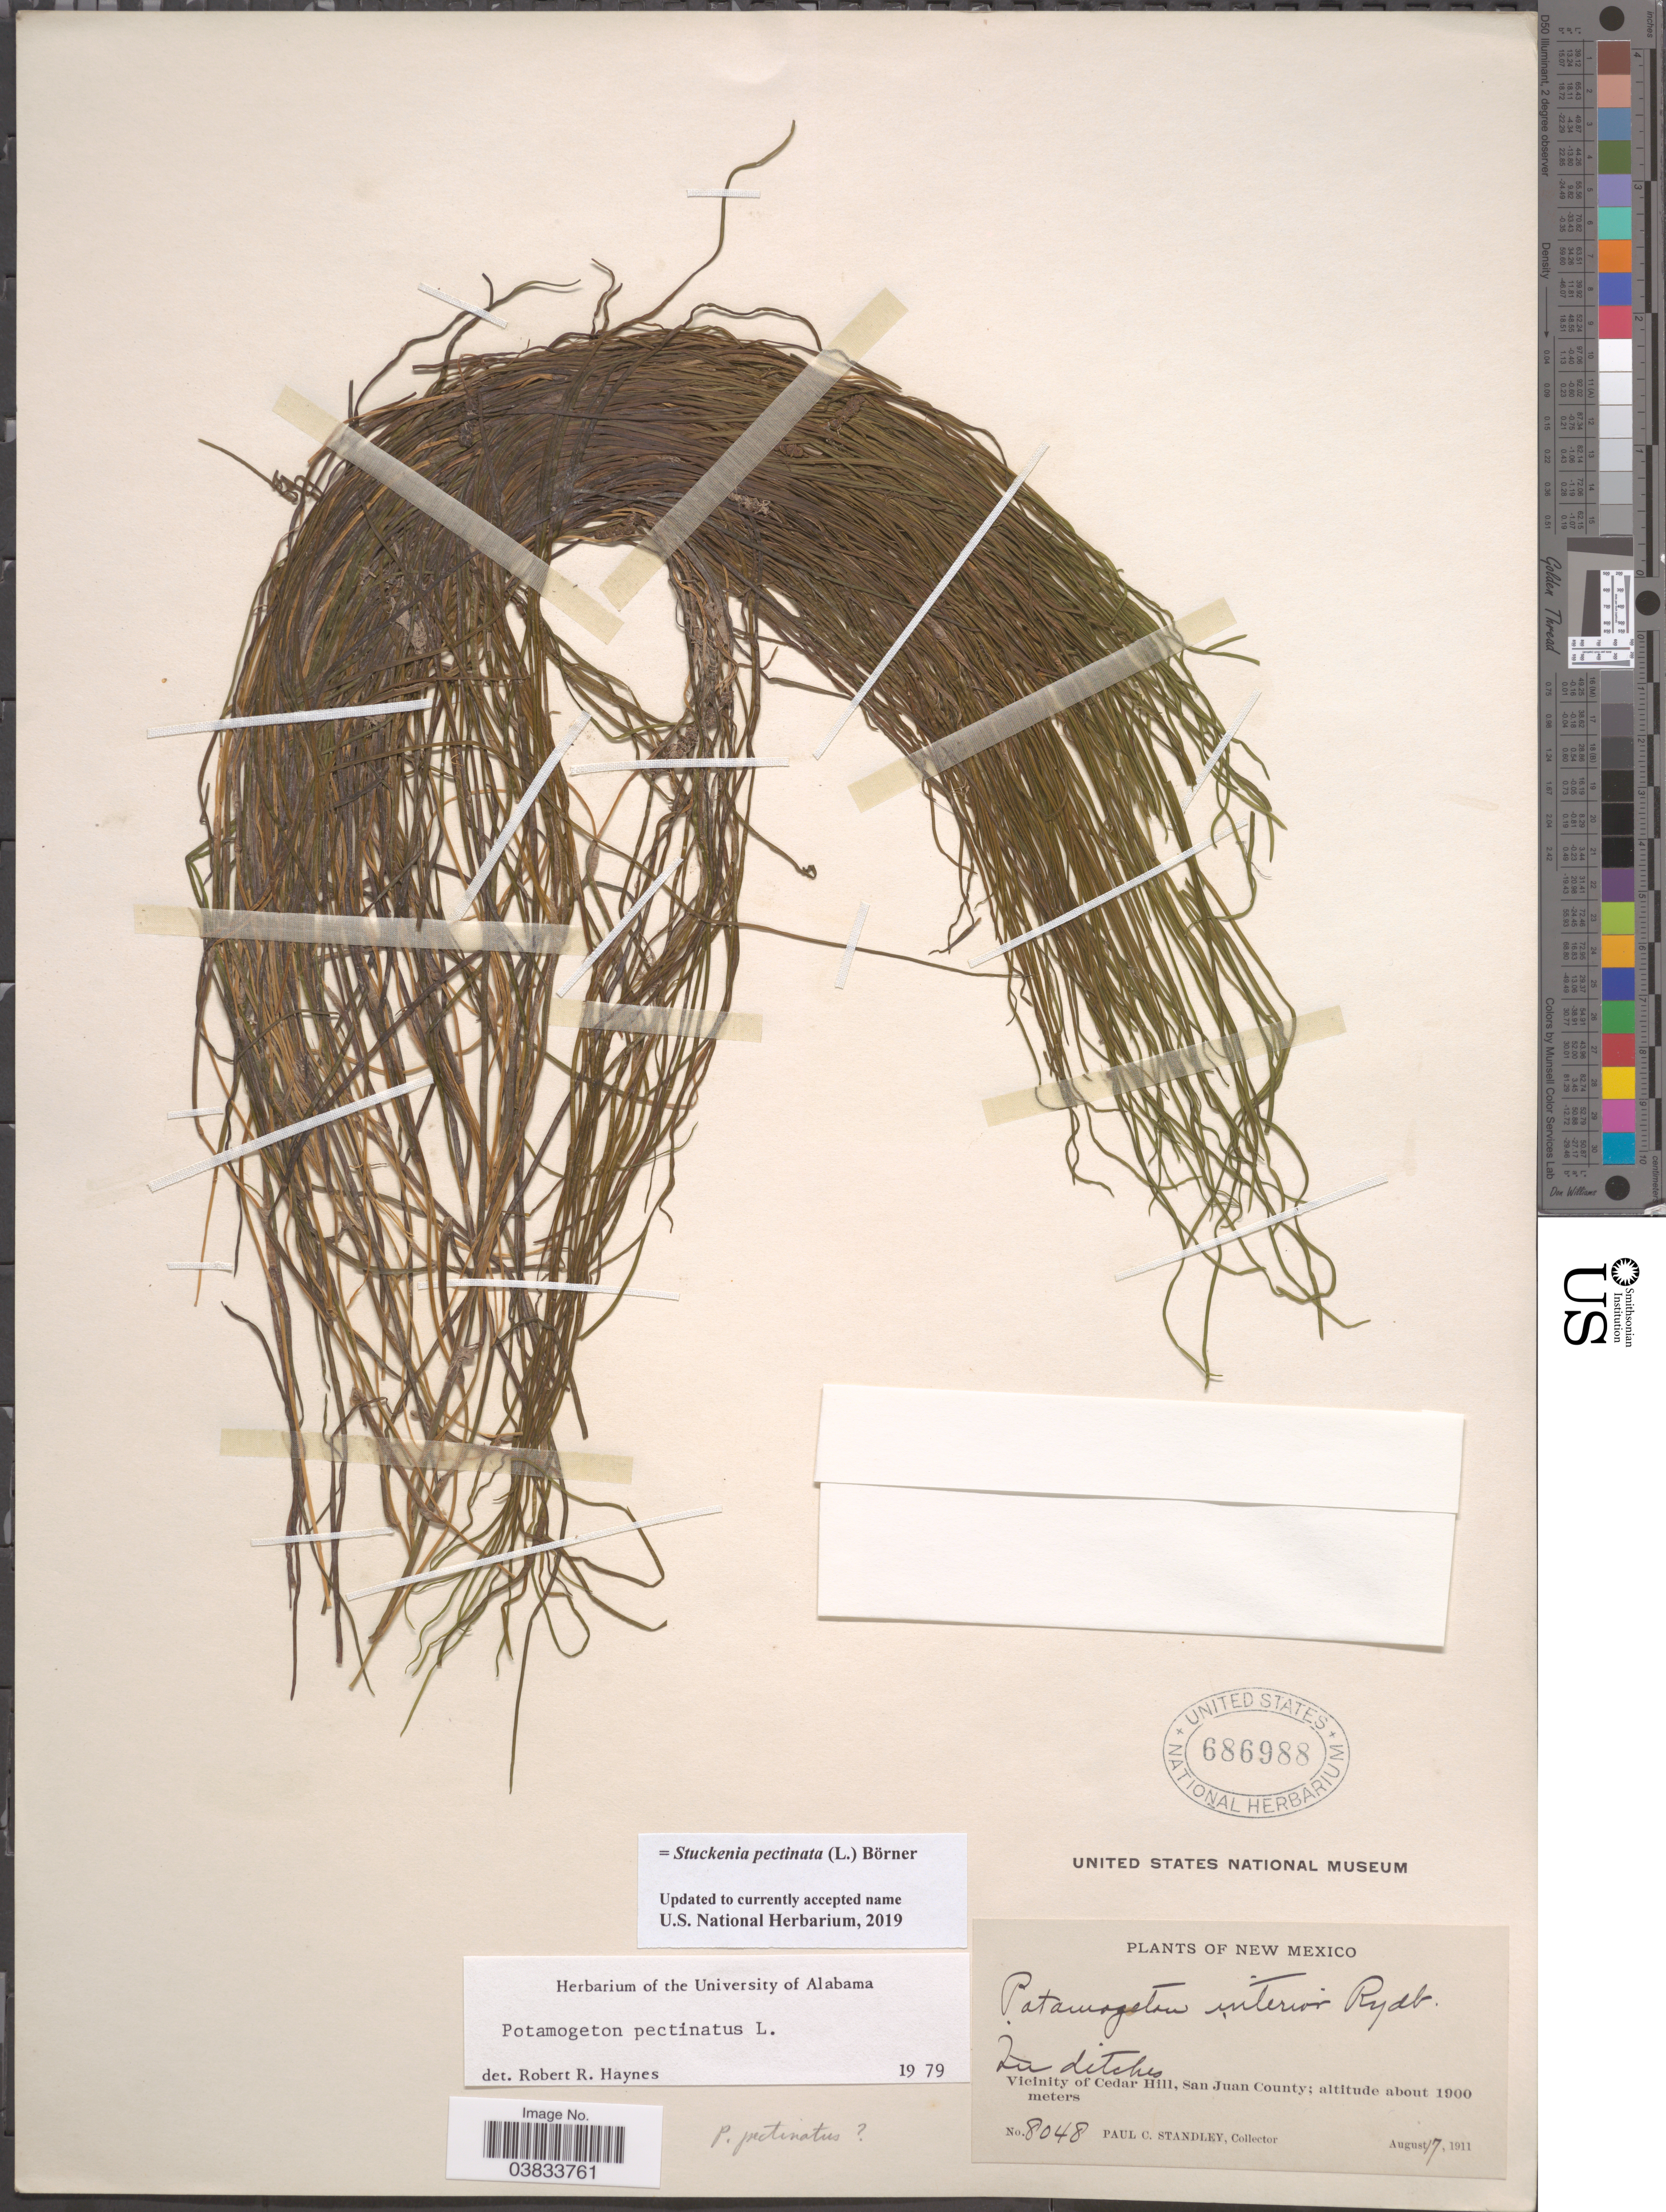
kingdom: Plantae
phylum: Tracheophyta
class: Liliopsida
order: Alismatales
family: Potamogetonaceae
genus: Stuckenia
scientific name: Stuckenia pectinata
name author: (L.) Börner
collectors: P. C. Standley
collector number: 8048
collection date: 1911-08-17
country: United States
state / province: New Mexico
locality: Vicinity of Cedar Hill, San Juan County.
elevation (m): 1900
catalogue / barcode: US 686988